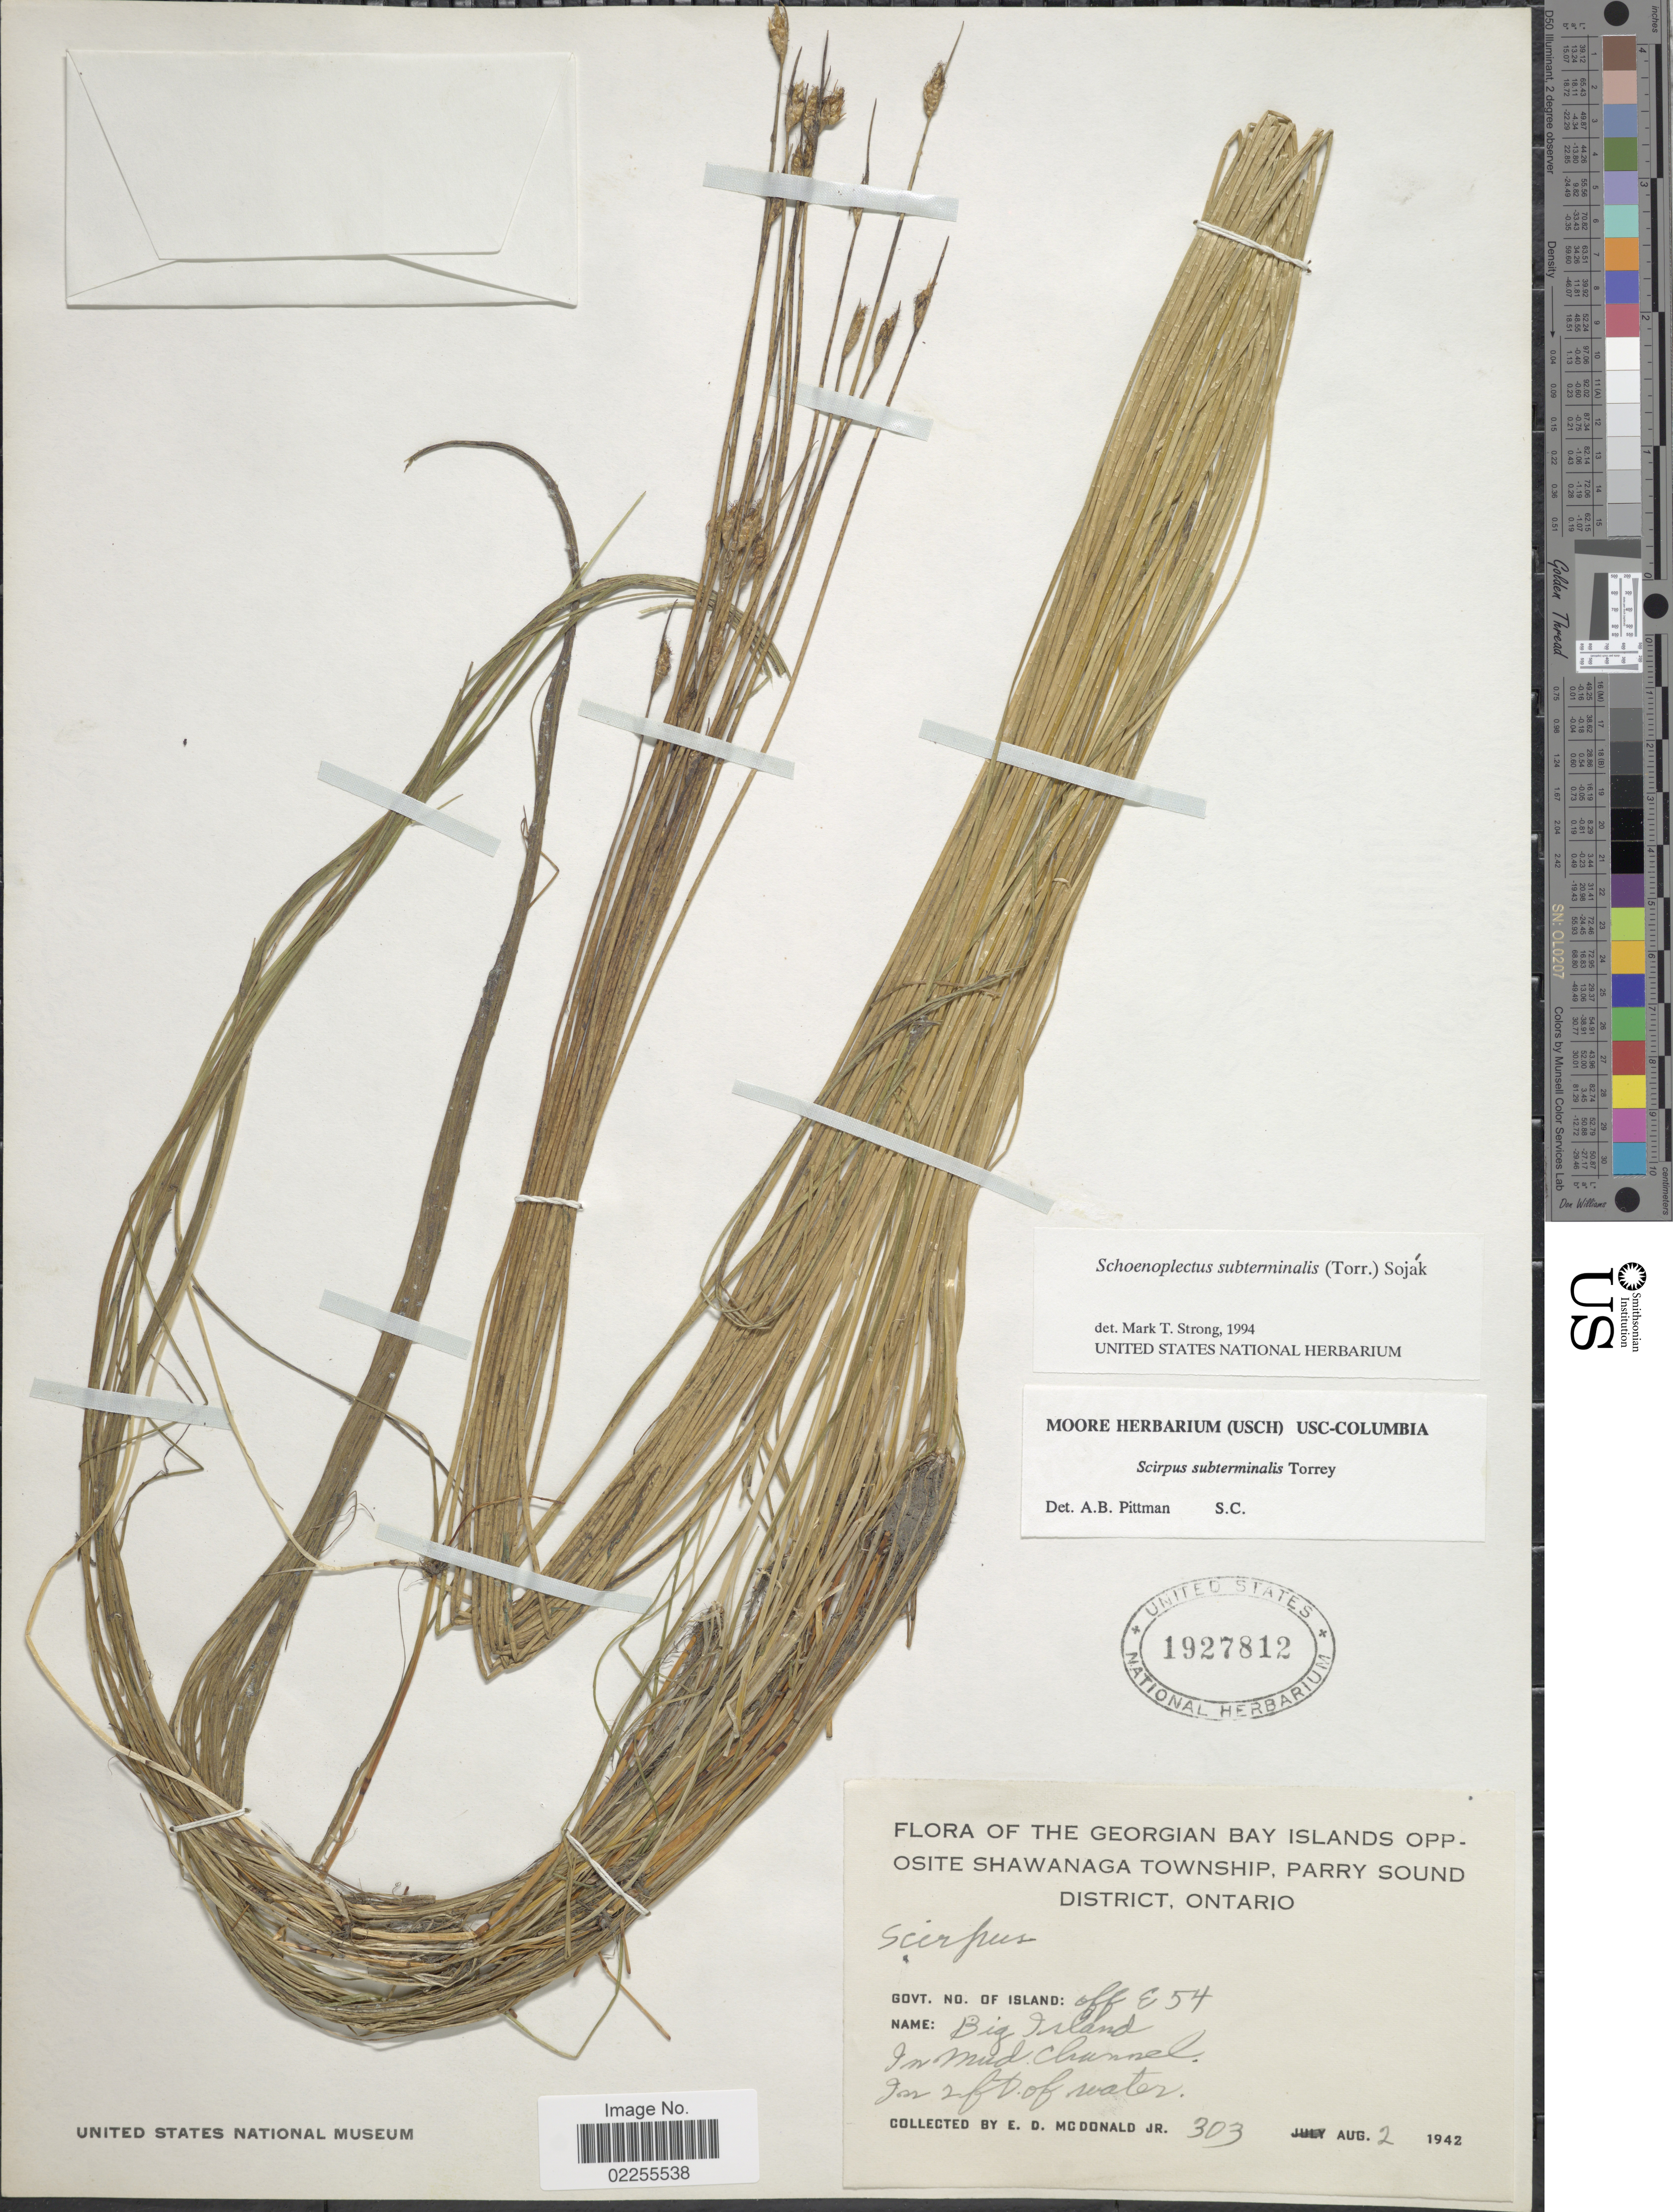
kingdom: Plantae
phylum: Tracheophyta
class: Liliopsida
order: Poales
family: Cyperaceae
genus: Schoenoplectus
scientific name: Schoenoplectus subterminalis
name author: (Torr.) Soják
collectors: E. D. McDonald Jr.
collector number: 303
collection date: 1942-08-02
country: Canada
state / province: Ontario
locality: The Georgian Bay Islands opposite township, Parry Sound District, Govt. No. of Island: off E 54, Big Island, in mud channel, in rift of water.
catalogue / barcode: US 1927812